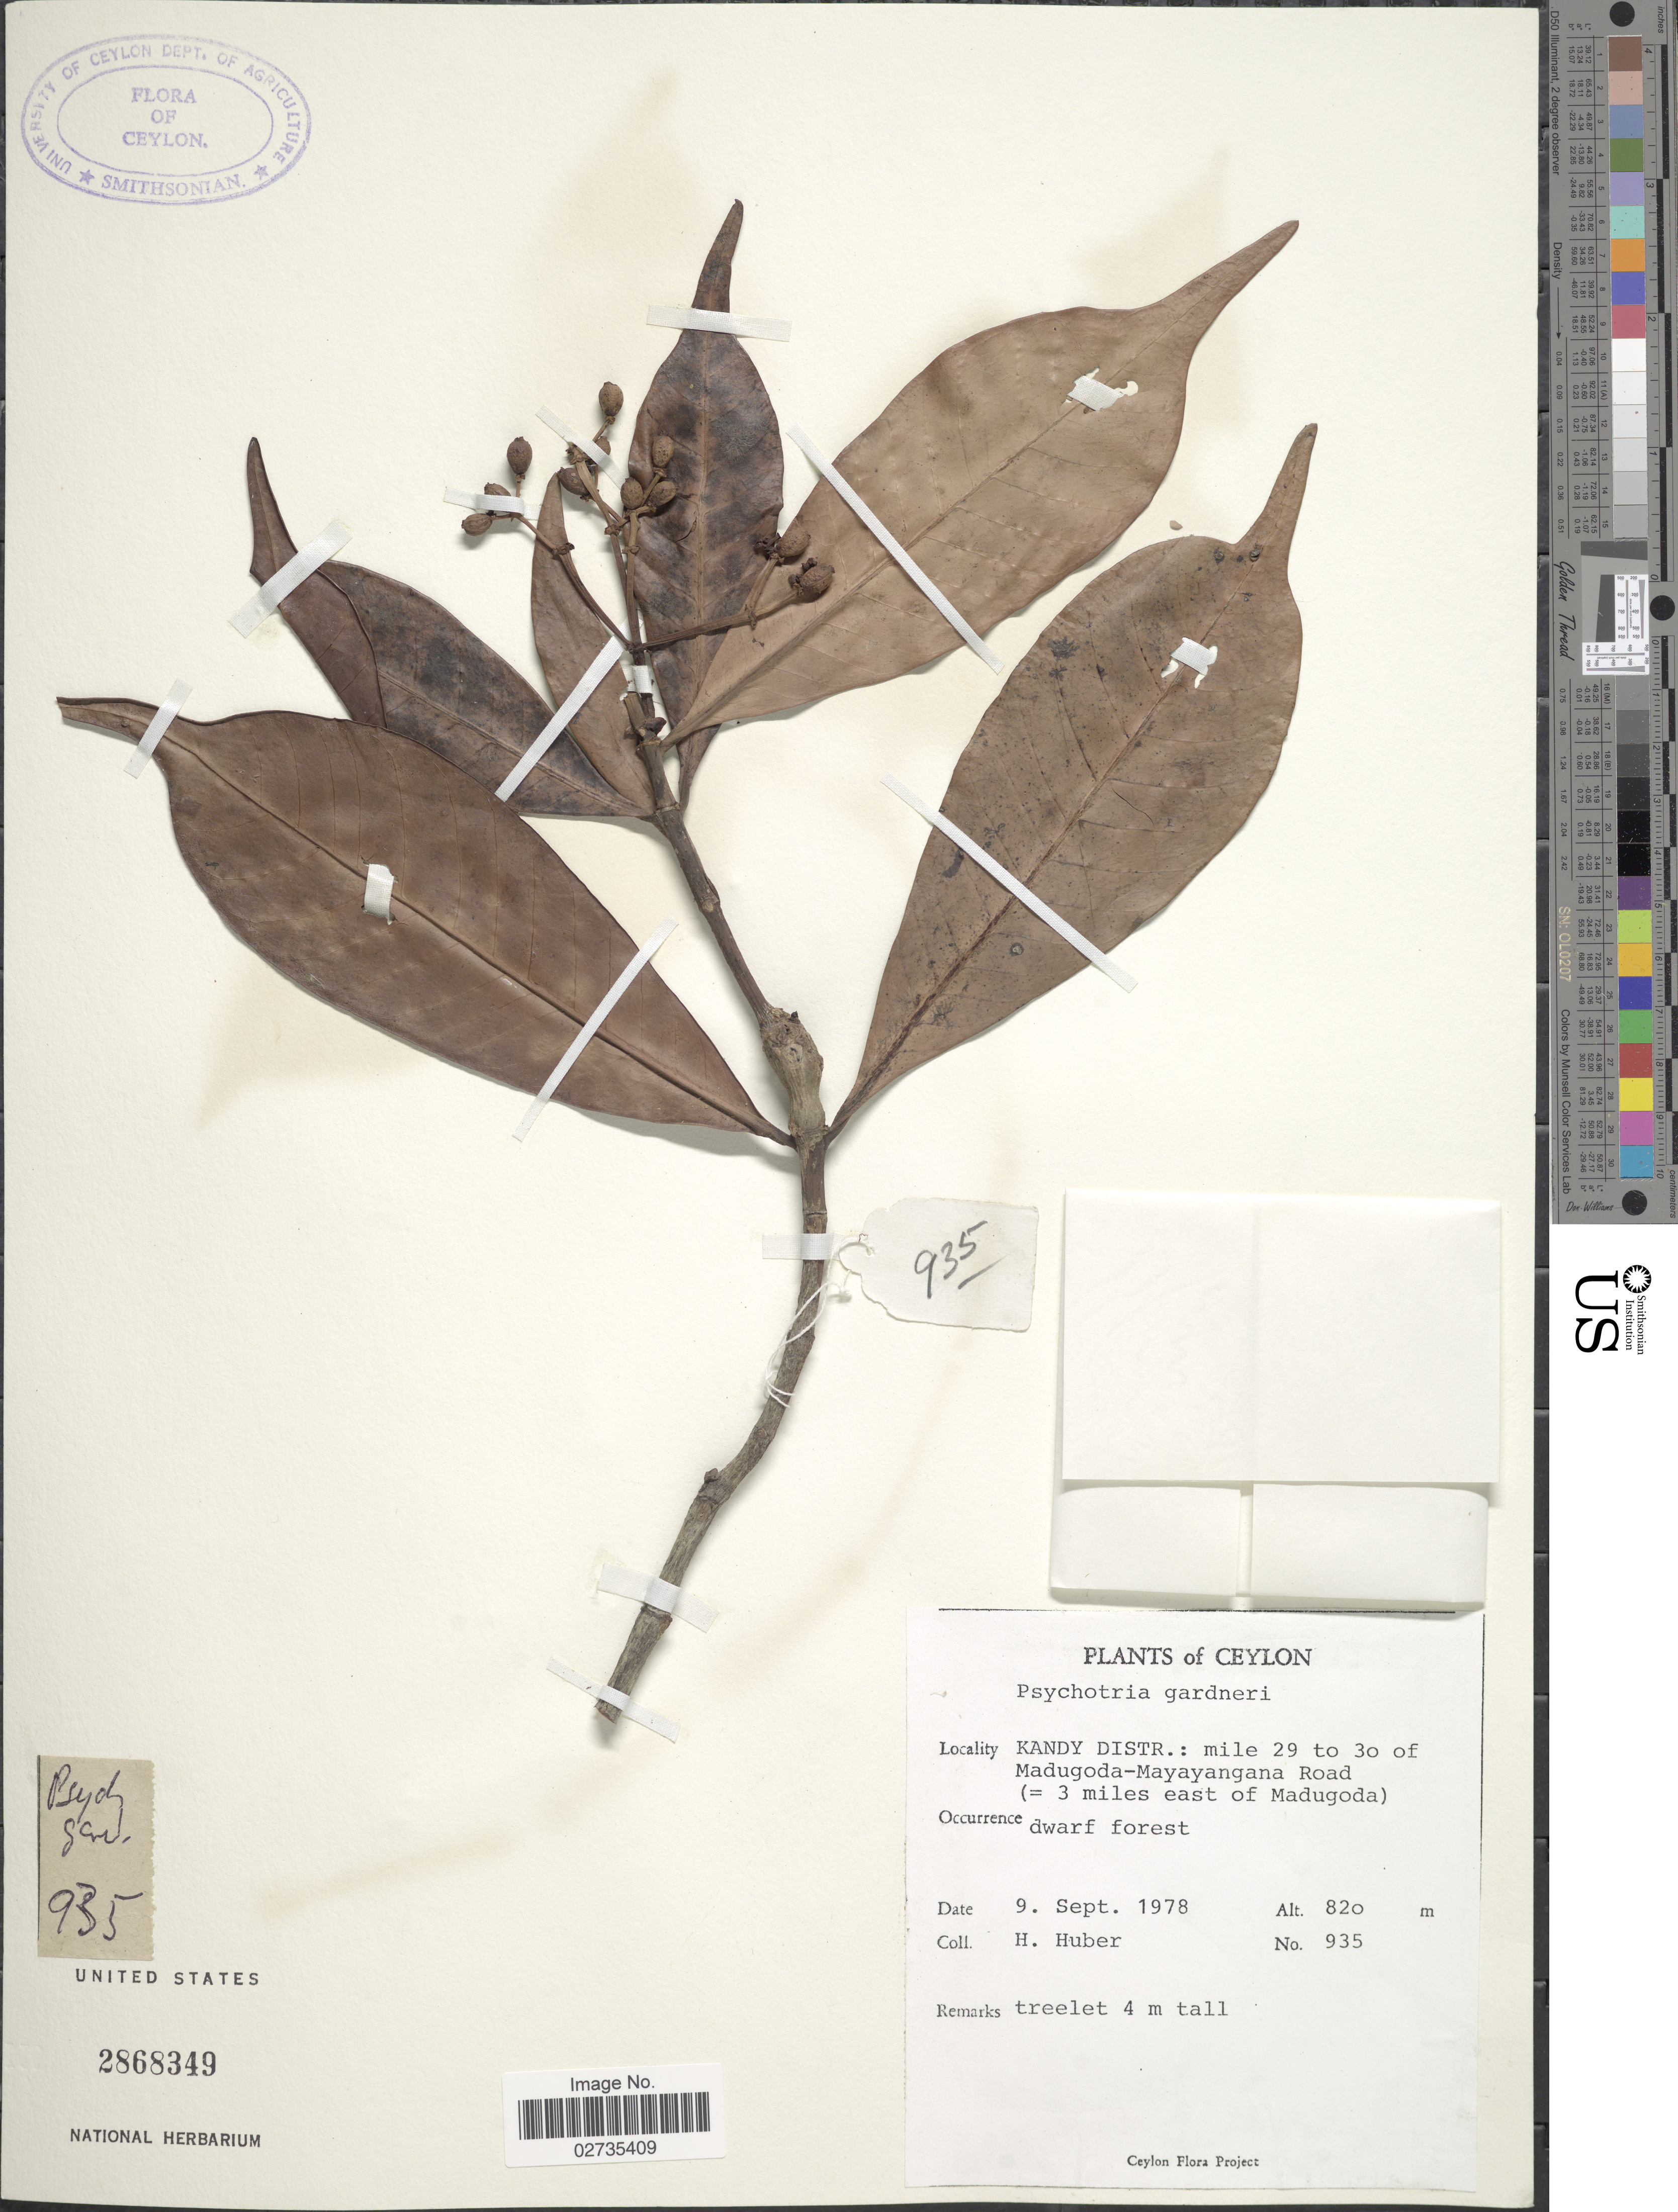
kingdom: Plantae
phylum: Tracheophyta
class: Magnoliopsida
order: Gentianales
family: Rubiaceae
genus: Psychotria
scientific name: Psychotria gardneri var. gardneri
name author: Hook. f.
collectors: H. Huber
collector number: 935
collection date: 1978-09-09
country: Sri Lanka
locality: Ceylon. Kandy Distr.: mile 29 to 30 of Madugoda-Mayayangana Road (= 3 miles east of Madugoda)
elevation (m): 820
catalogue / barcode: US 2868349